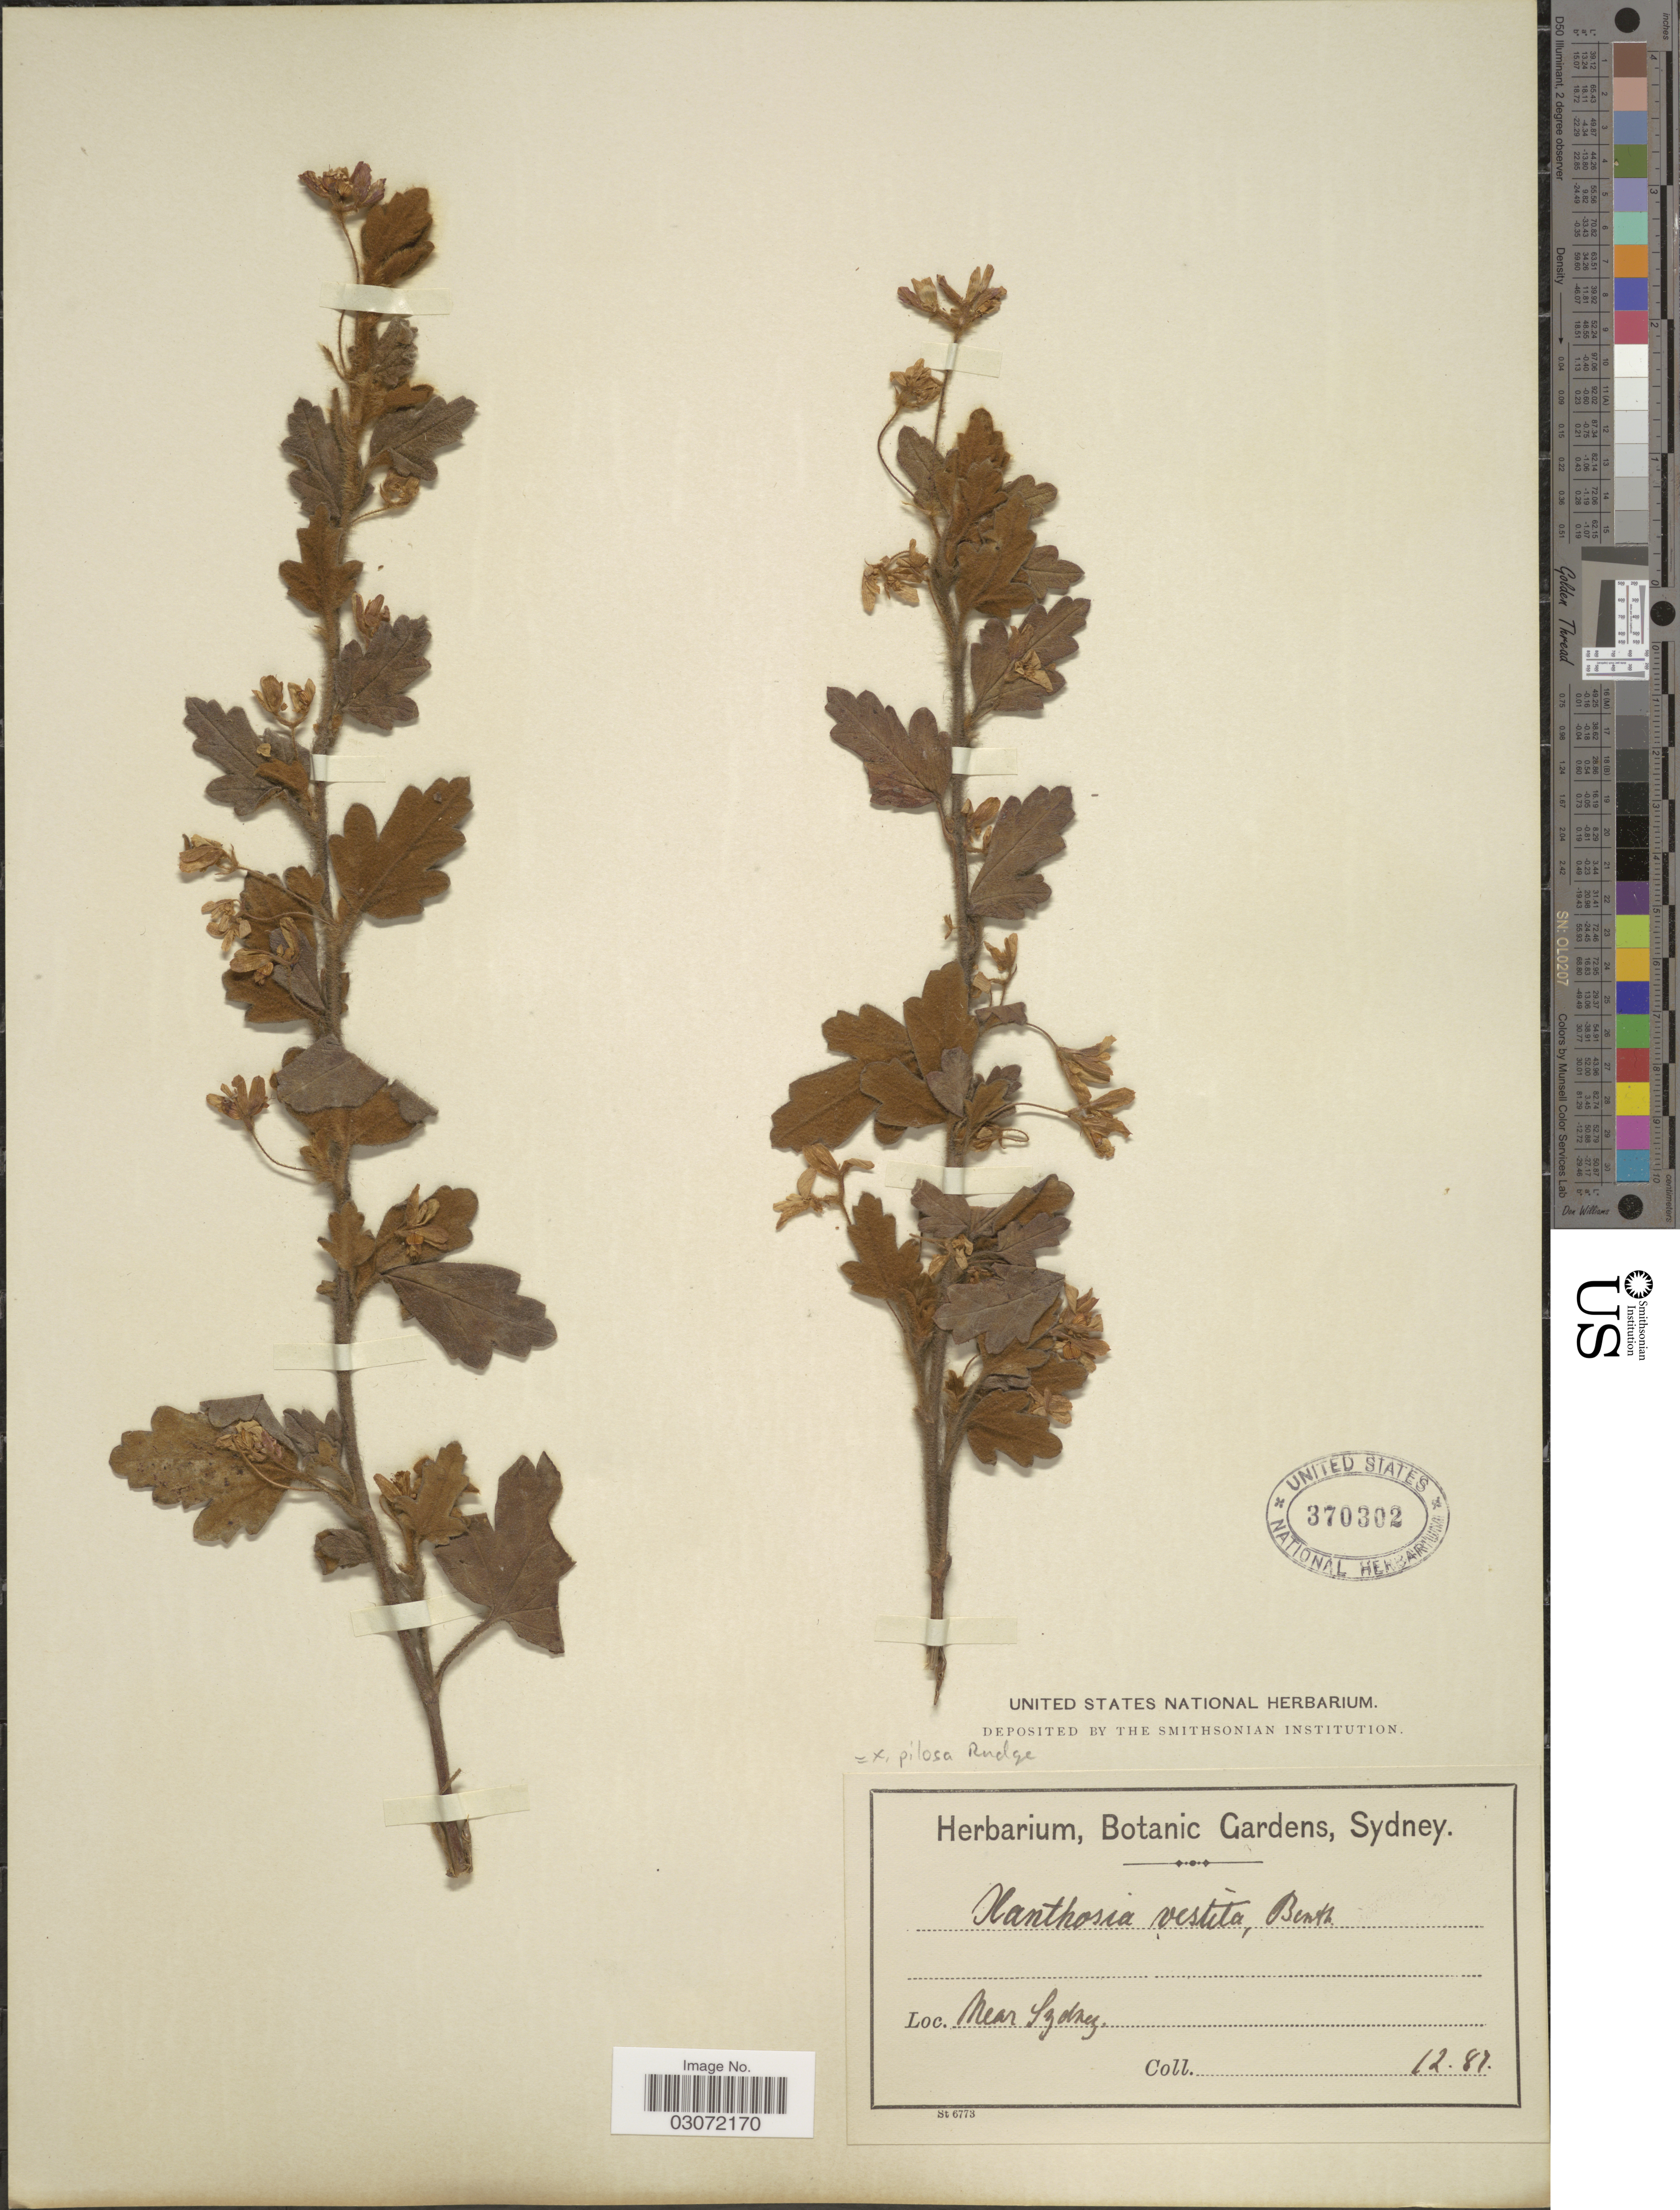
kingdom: Plantae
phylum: Tracheophyta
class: Magnoliopsida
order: Apiales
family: Apiaceae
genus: Xanthosia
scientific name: Xanthosia pilosa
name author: Rudge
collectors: ex Herb. Bot. Gard. Sydney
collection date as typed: Transcribed d/m/y: /12/97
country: Australia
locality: Near Sydney.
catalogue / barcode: US 370302